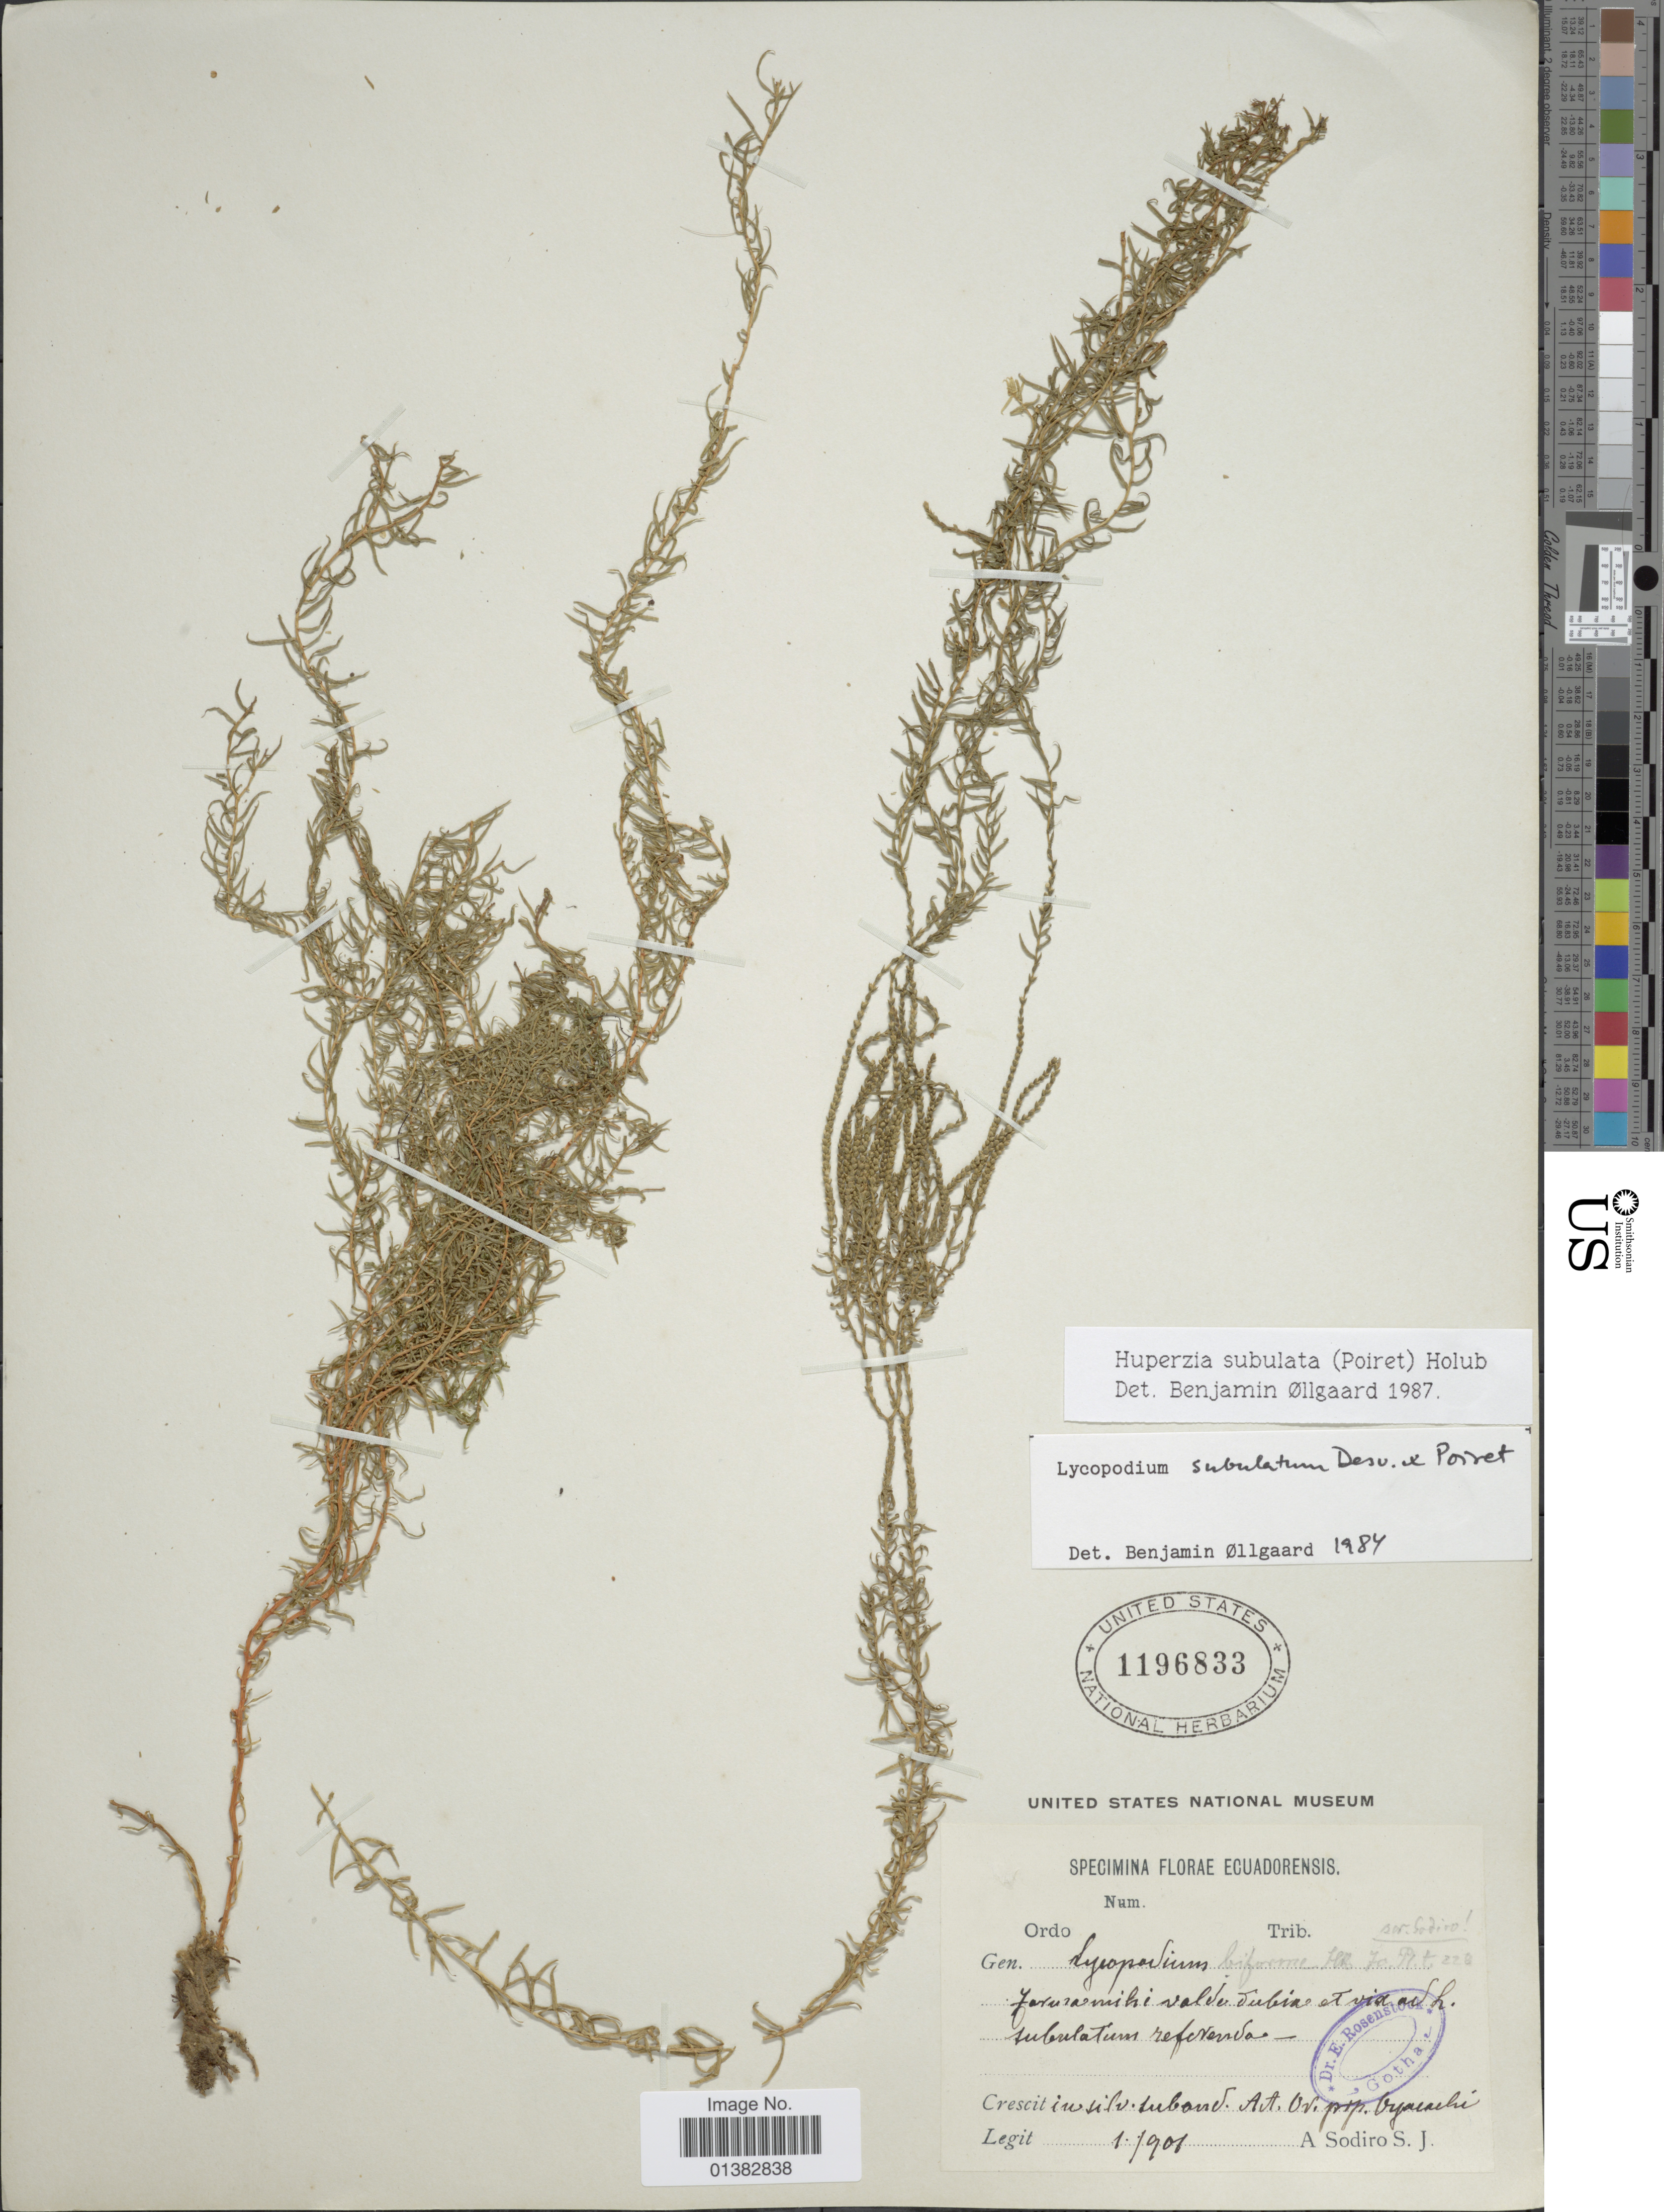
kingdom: Plantae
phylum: Tracheophyta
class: Lycopodiopsida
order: Lycopodiales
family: Lycopodiaceae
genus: Phlegmariurus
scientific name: Phlegmariurus subulatus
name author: (Desv. ex Poir.) B. Øllg.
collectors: A. Sodiro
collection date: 1901-01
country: Ecuador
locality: In silv. suband. A.A. Ov. prp. Oyacachi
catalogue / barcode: US 1196833